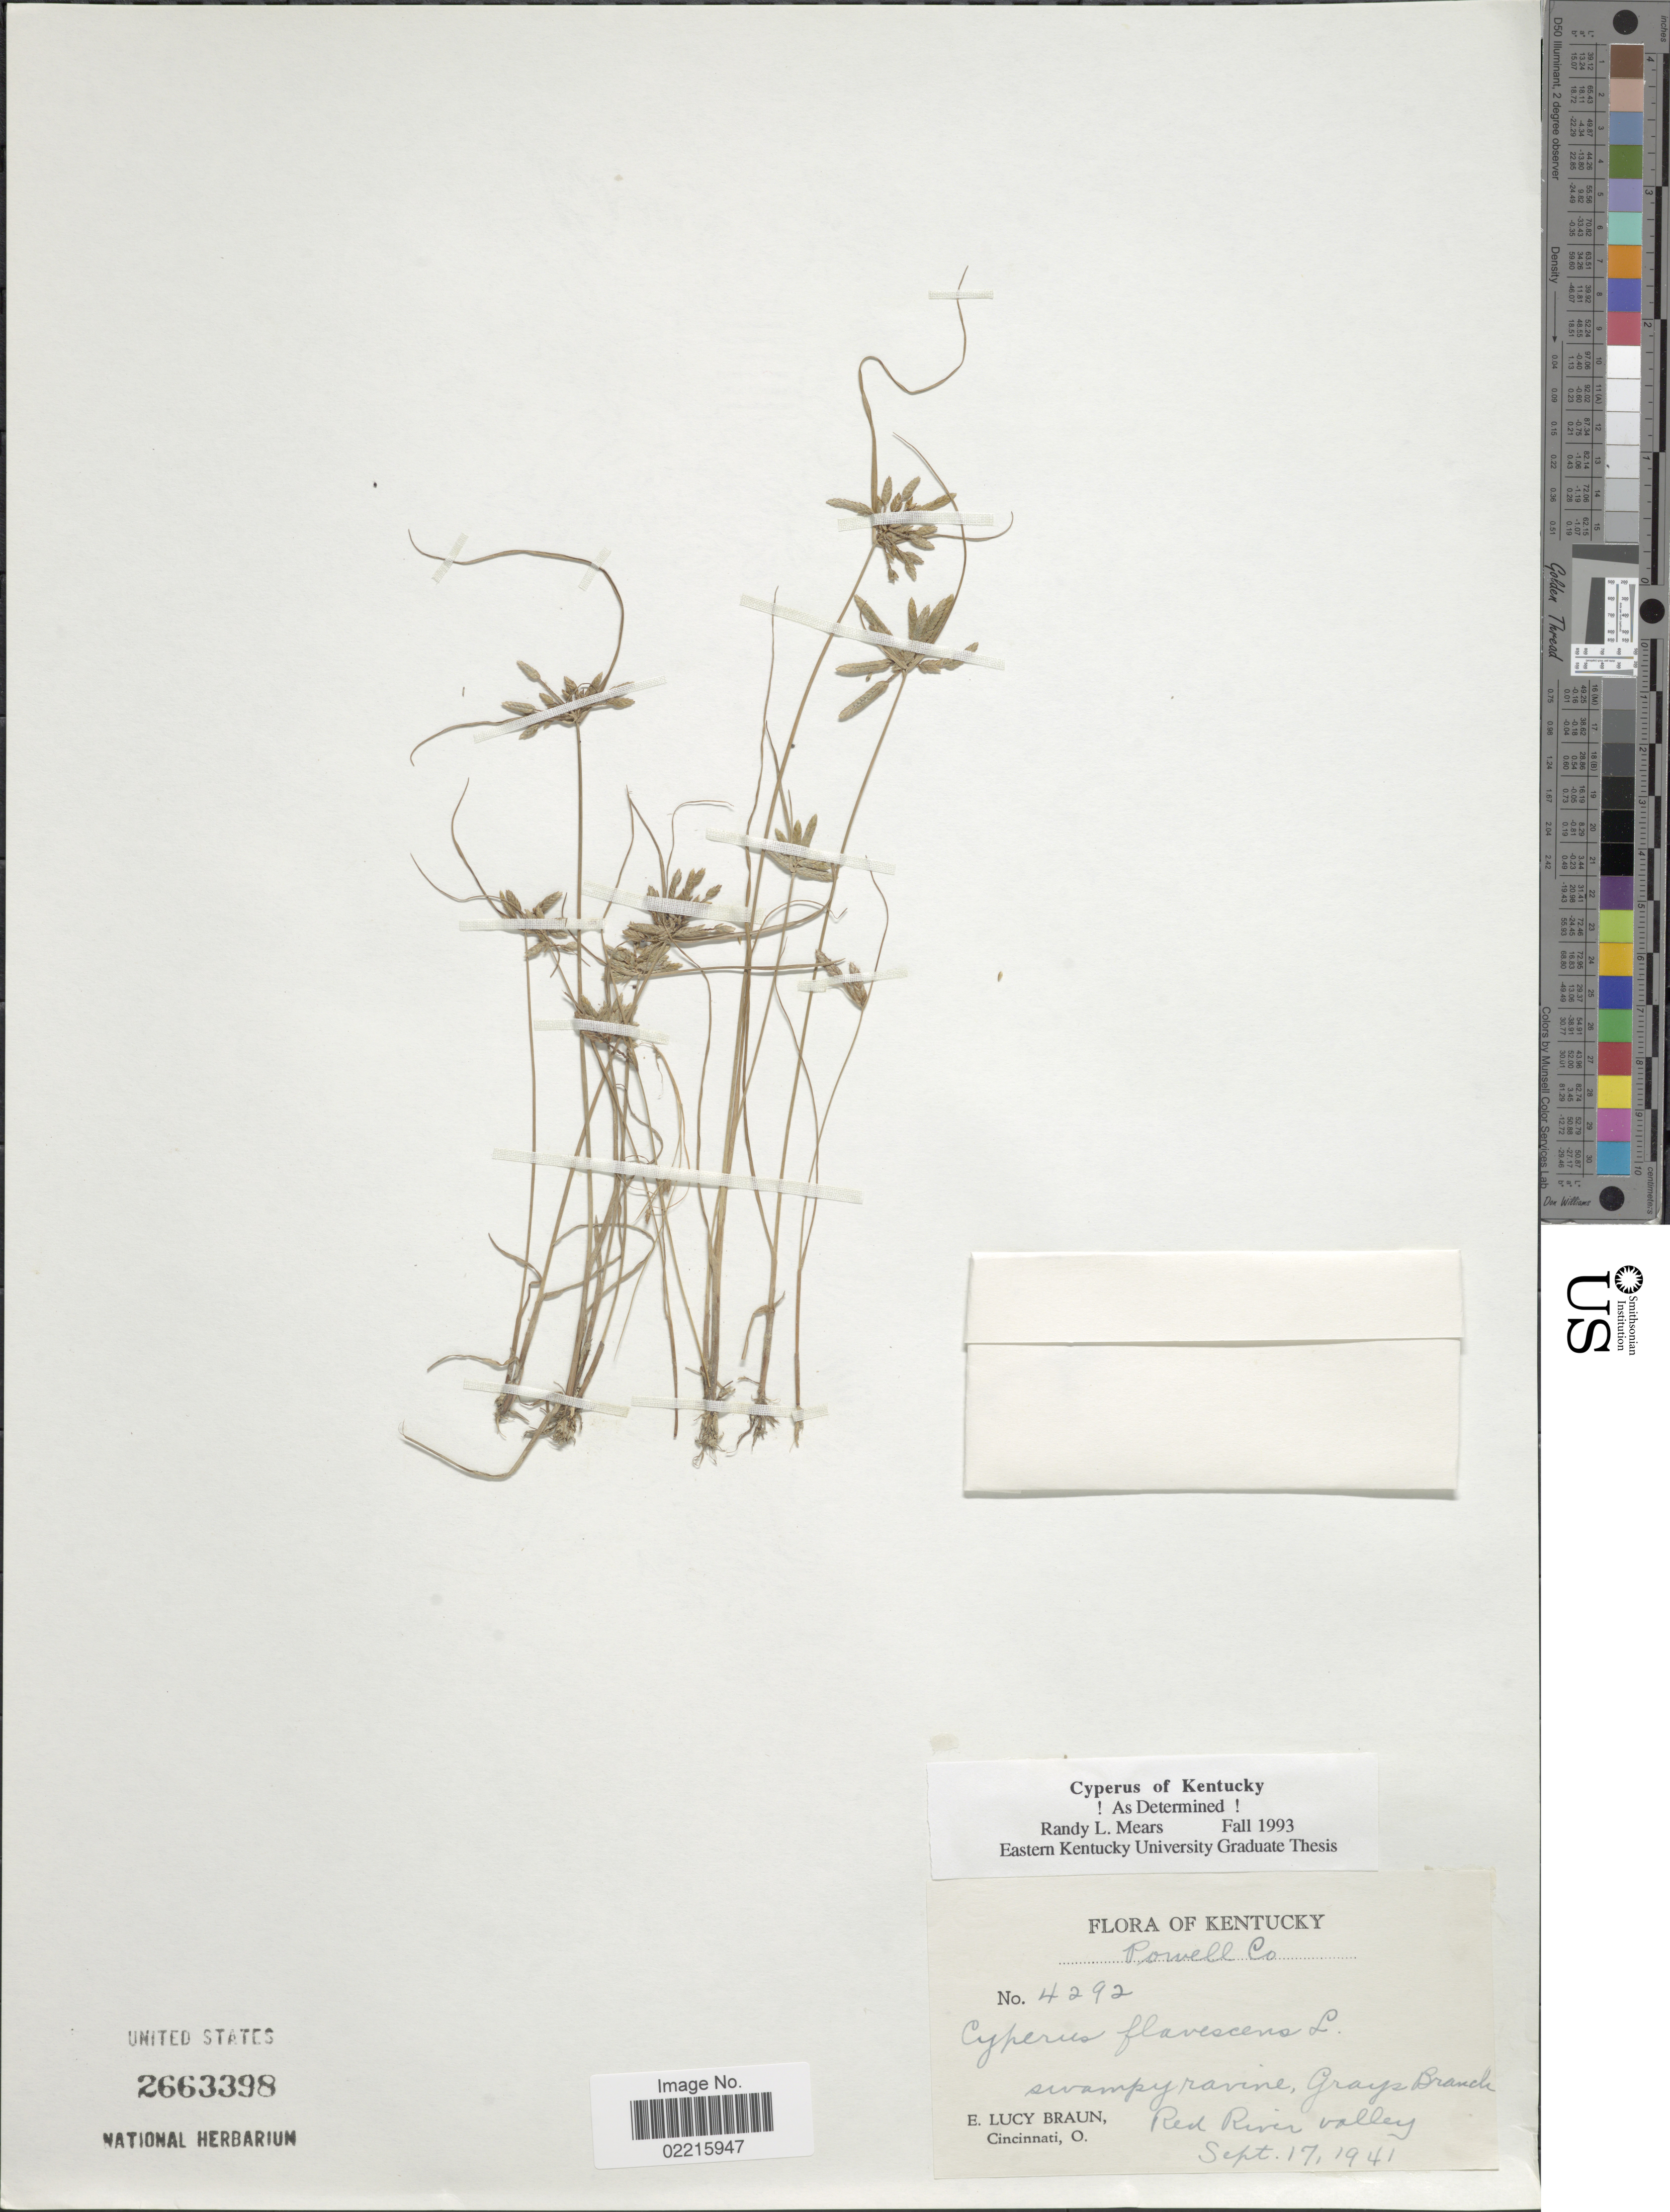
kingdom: Plantae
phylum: Tracheophyta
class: Liliopsida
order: Poales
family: Cyperaceae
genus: Cyperus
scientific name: Cyperus flavescens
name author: L.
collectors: E. L. Braun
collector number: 4292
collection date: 1941-09-17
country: United States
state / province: Kentucky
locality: Powell Co. Swampy ravine, Grays Branch, Red River valley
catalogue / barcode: US 2663398